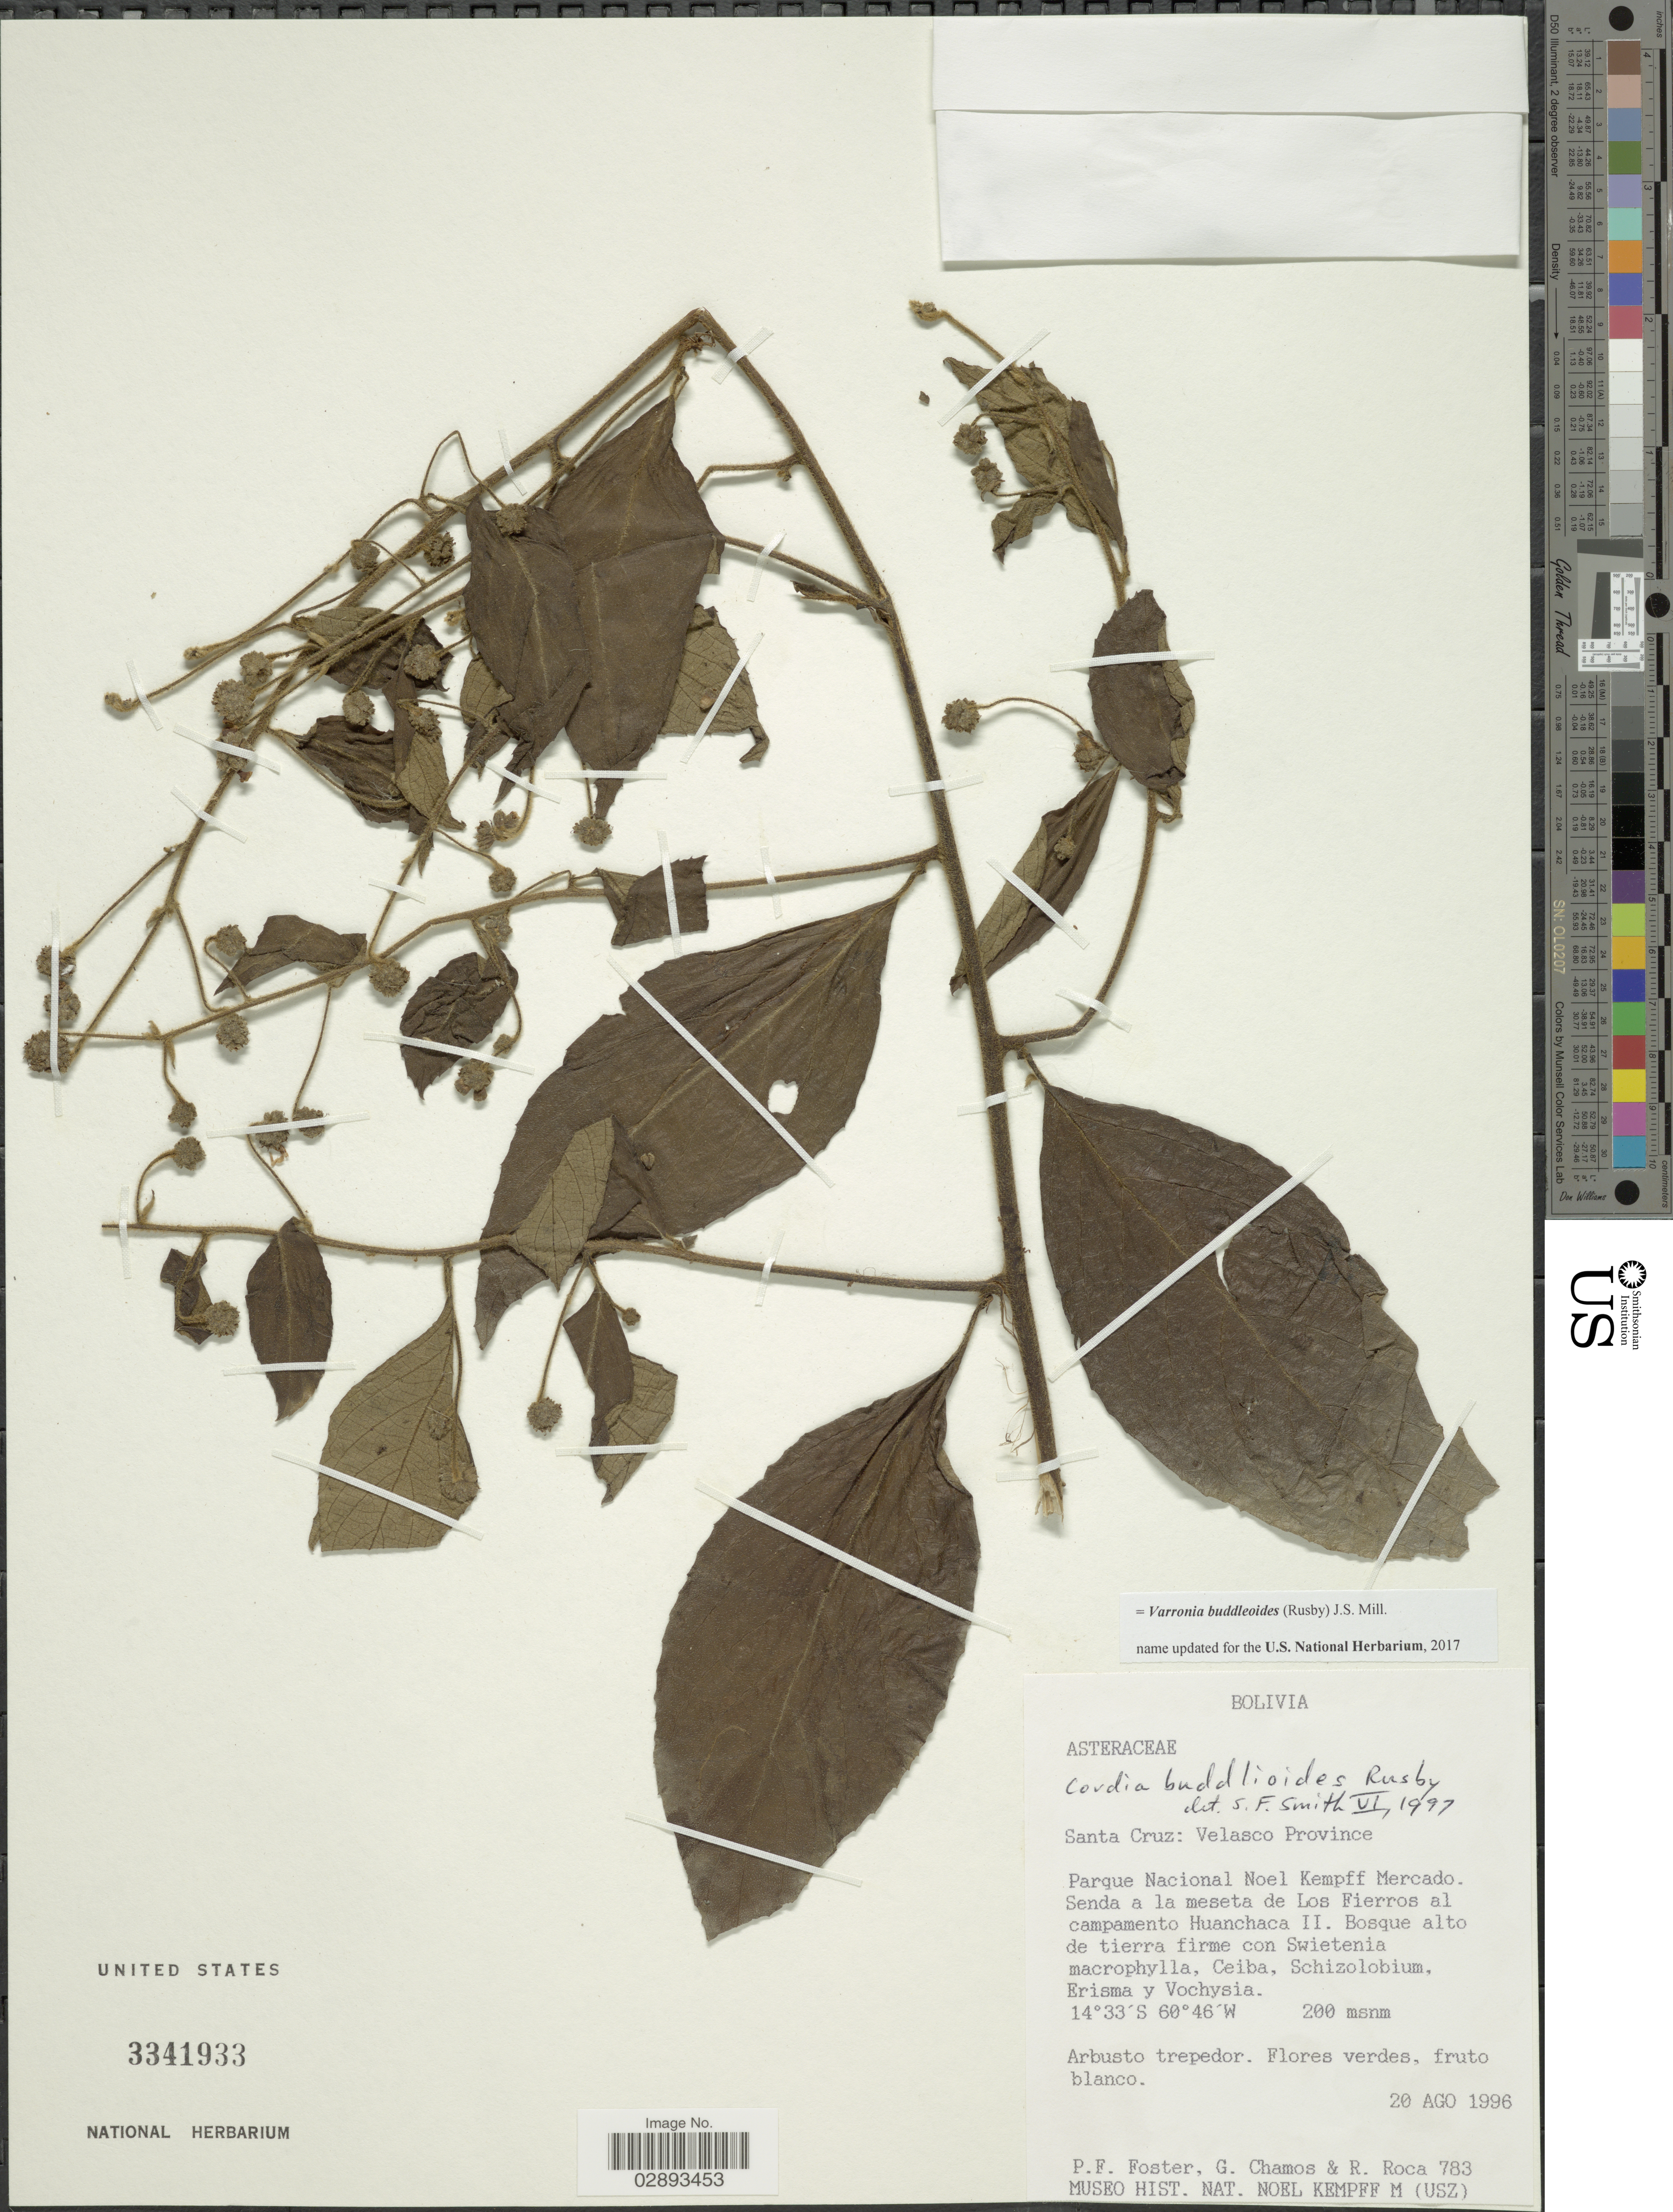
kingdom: Plantae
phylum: Tracheophyta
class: Magnoliopsida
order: Boraginales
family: Cordiaceae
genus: Varronia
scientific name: Varronia buddleoides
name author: (Rusby) J.S. Mill.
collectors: P. Foster, G. Chamos & R. Roca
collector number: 783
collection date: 1996-08-20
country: Bolivia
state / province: Santa Cruz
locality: Velasco Province, Parque Nacional Noel Kempff Mercado, Senda a la meseta de Los Fierros al campamento Huanchaca II.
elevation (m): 200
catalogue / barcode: US 3341933